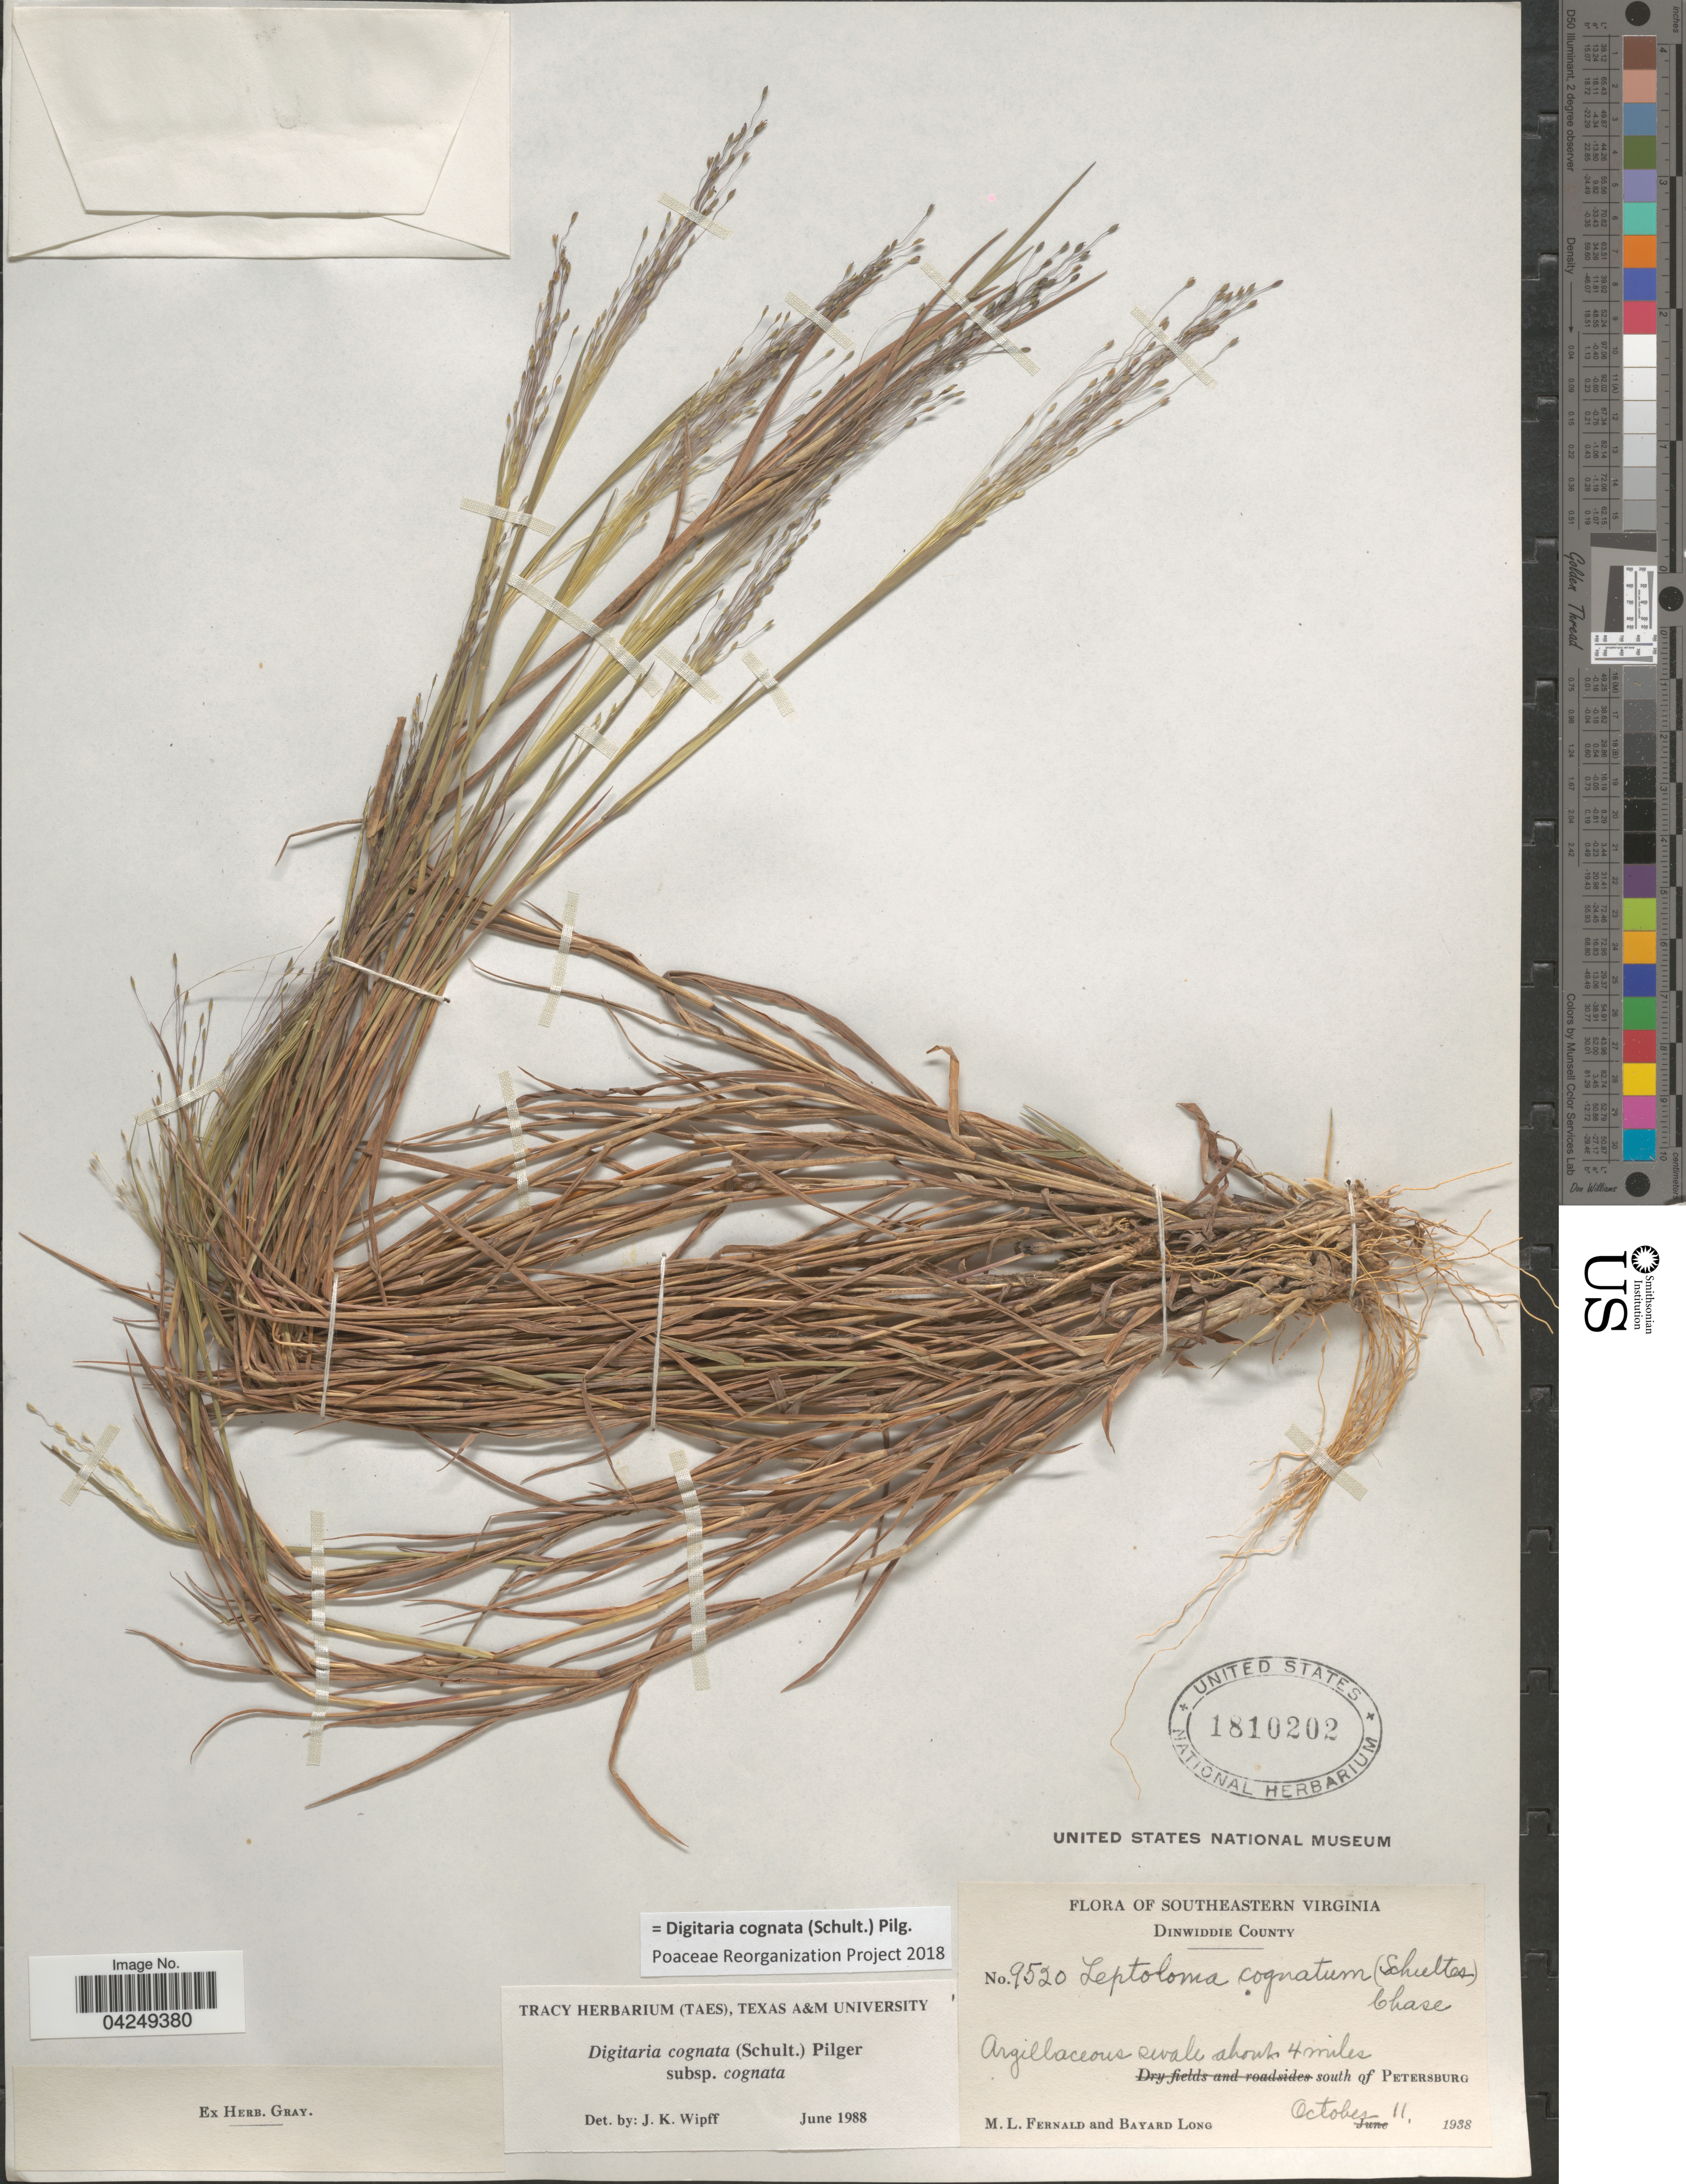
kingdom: Plantae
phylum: Tracheophyta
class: Liliopsida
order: Poales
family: Poaceae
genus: Digitaria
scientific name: Digitaria cognata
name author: (Scult.) Pilg.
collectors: M. L. Fernald & B. Long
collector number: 9520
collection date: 1938-10-11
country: United States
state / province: Virginia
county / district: Dinwiddie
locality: Southeastern Virginia. Dinwiddie County. Argillaceous swale about 4 miles south of Petersburg.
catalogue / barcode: US 1810202